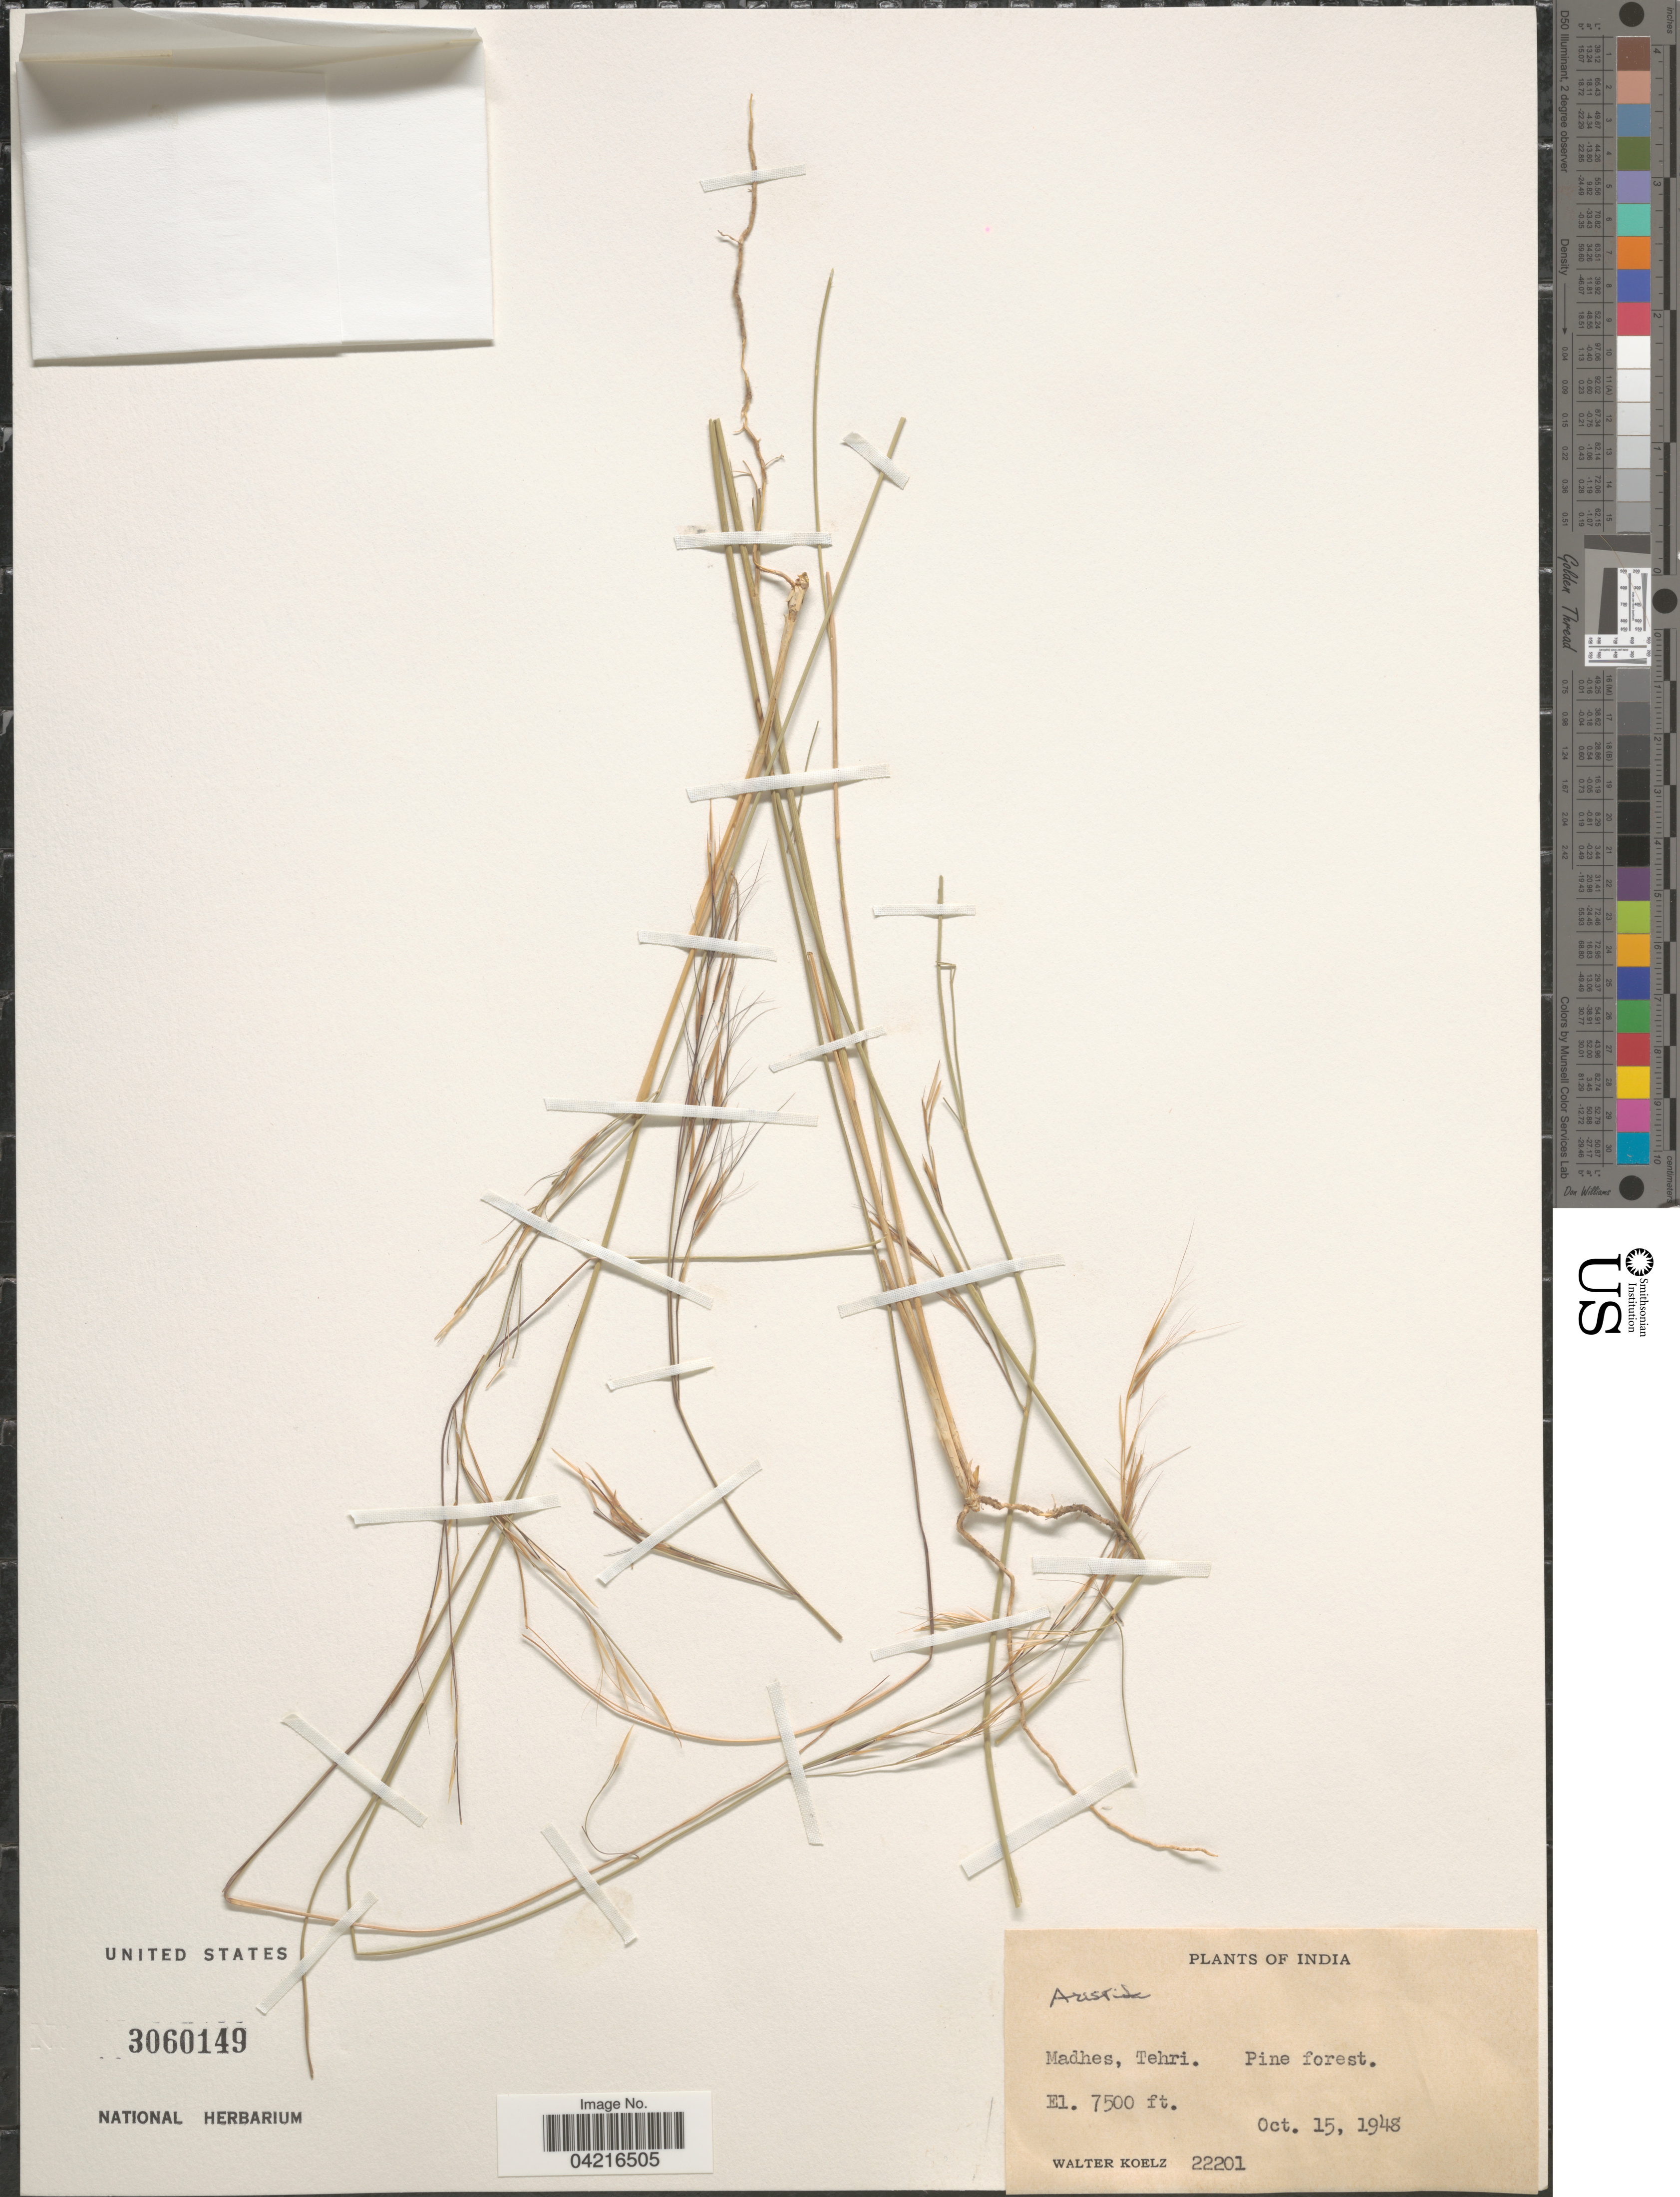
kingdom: Plantae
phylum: Tracheophyta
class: Liliopsida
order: Poales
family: Poaceae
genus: Aristida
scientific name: Aristida sp.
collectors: W. N. Koelz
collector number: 22201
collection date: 1948-10-15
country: India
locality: Madhes, Tehri.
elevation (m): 2286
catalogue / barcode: US 3060149